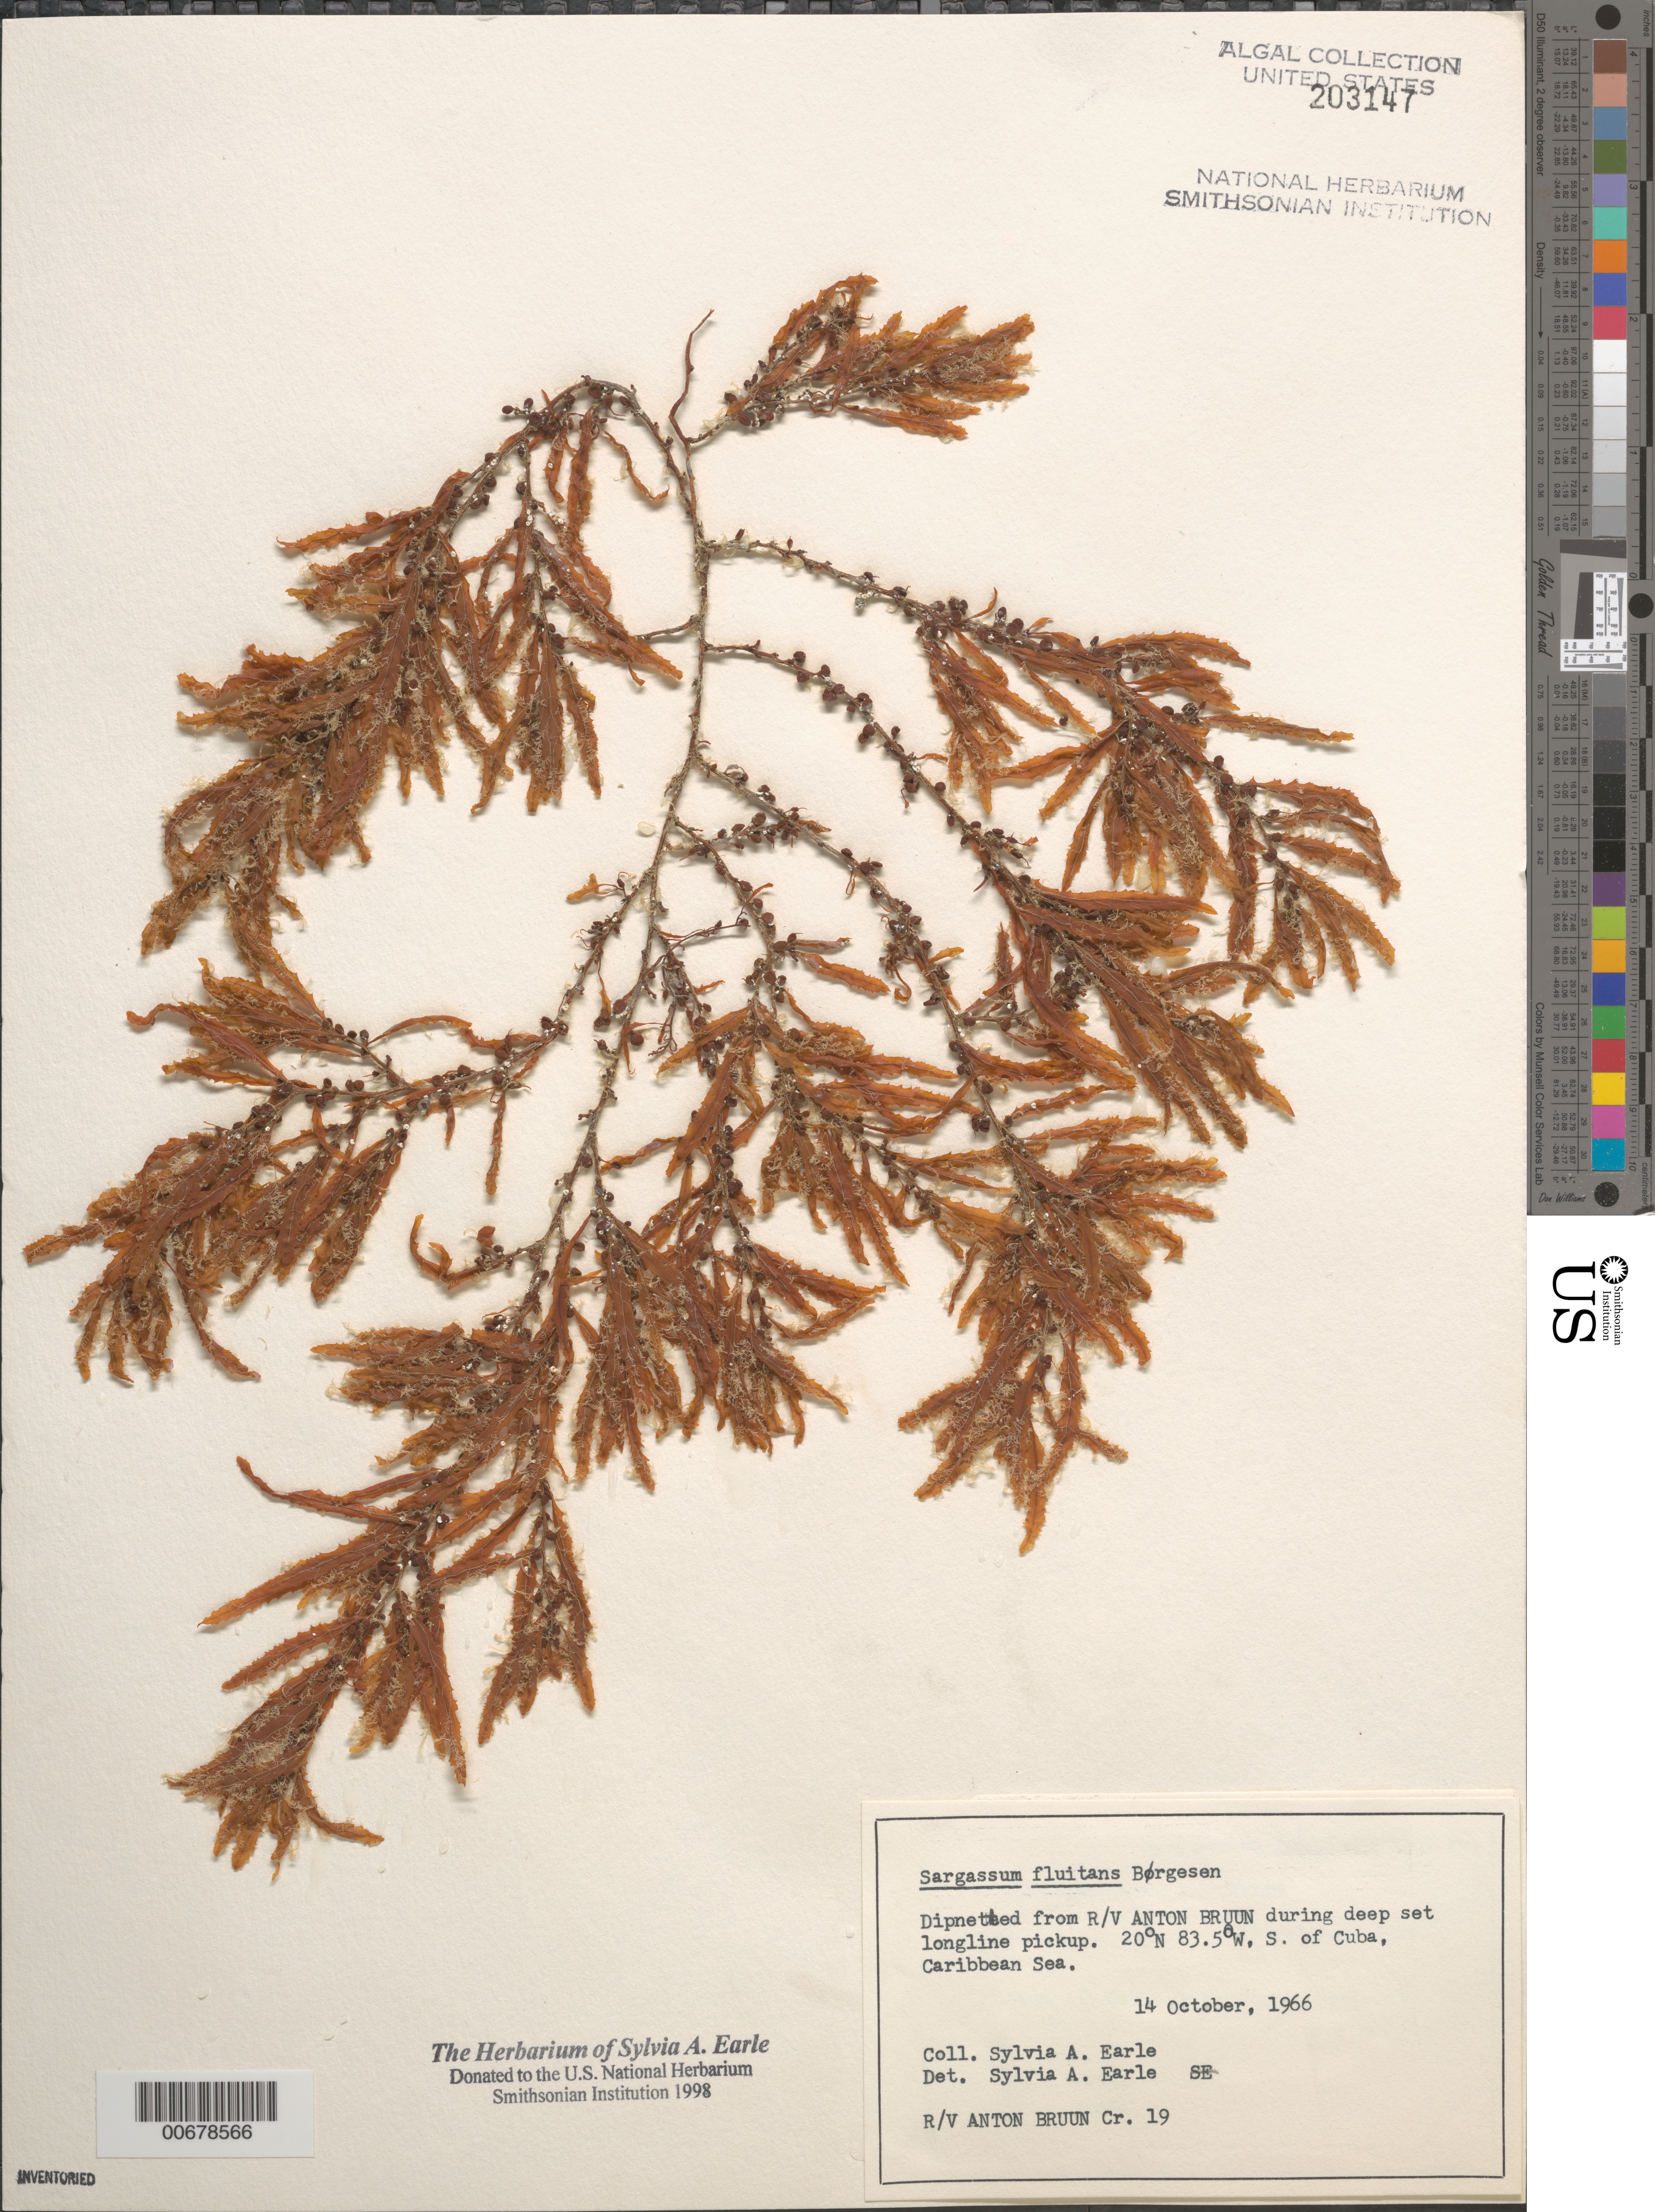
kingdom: Chromista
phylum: Ochrophyta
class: Phaeophyceae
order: Fucales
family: Sargassaceae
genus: Sargassum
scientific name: Sargassum fluitans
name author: (Børgesen) Børgesen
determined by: Earle, S. A.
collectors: S. A. Earle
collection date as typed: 14 Oct 1966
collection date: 1966-10-14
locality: Caribbean Sea south of Cuba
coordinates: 20 N, 83.5 W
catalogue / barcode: US 203147